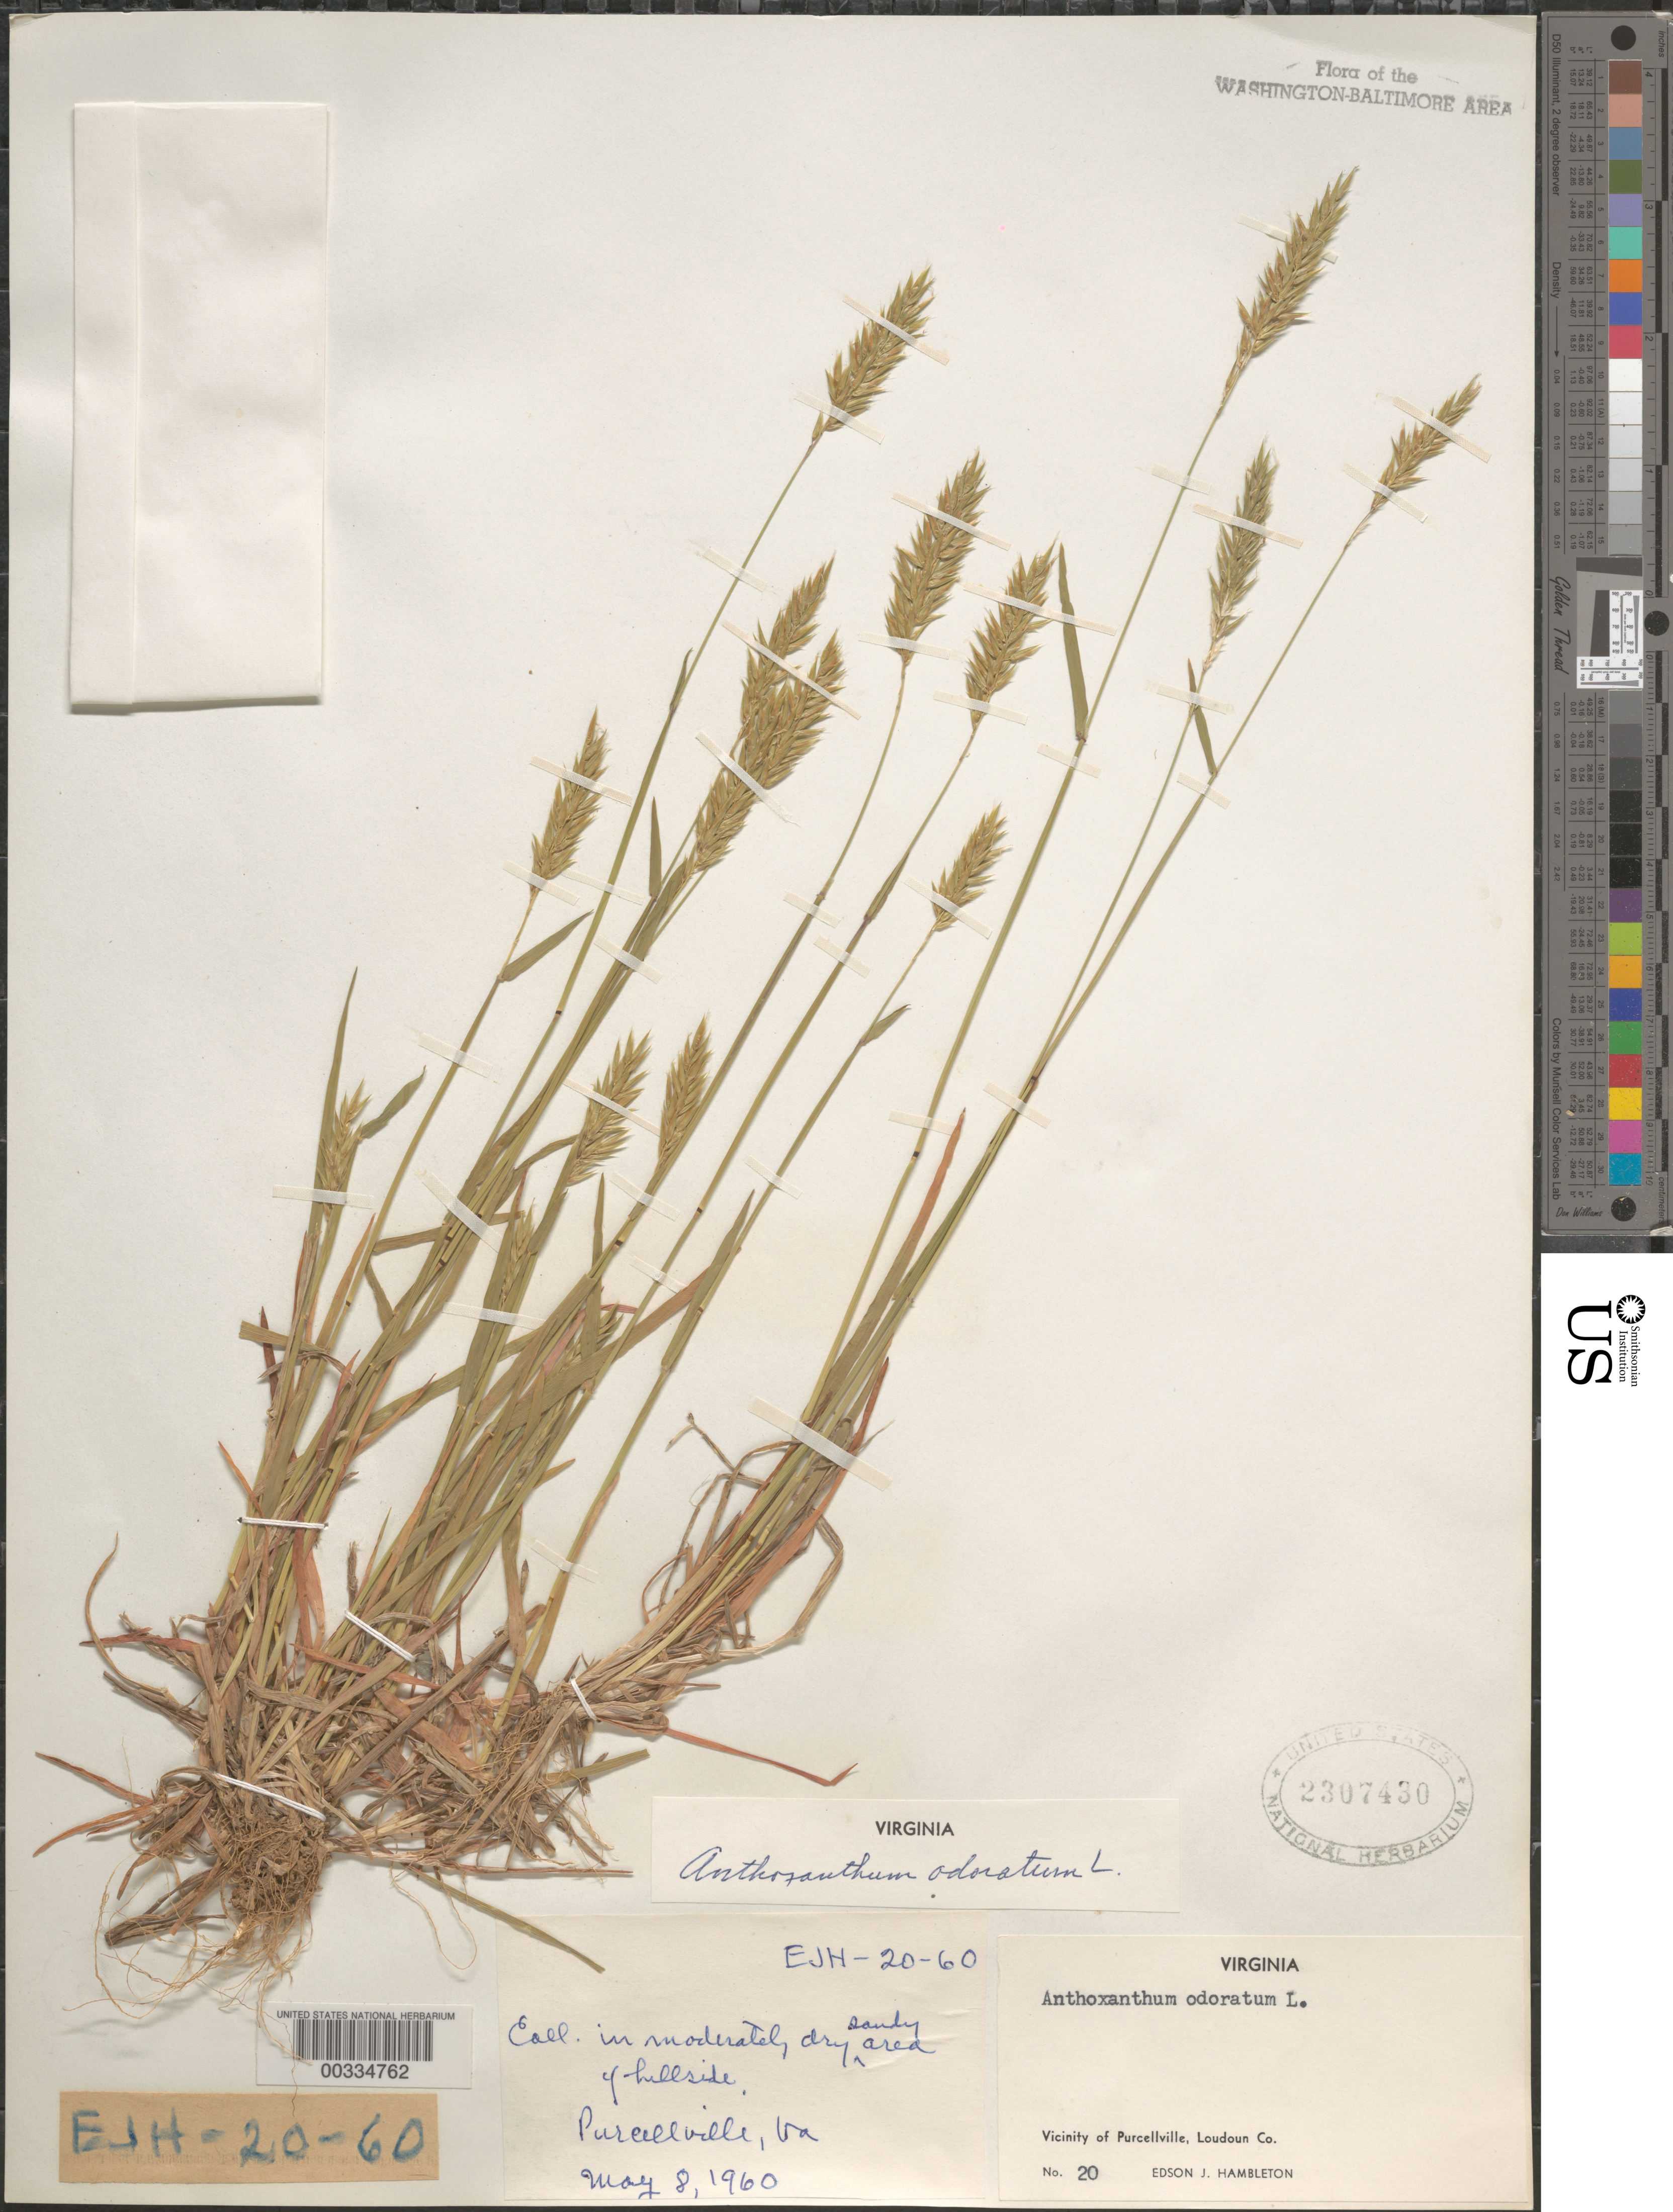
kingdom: Plantae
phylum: Tracheophyta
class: Liliopsida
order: Poales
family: Poaceae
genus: Anthoxanthum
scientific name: Anthoxanthum odoratum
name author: L.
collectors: E. Hambleton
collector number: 20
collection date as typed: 08 May 1960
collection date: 1960-05-08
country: United States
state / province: Virginia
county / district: Loudoun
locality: Purcellville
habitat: In moderately dry sandy area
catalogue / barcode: US 2307430